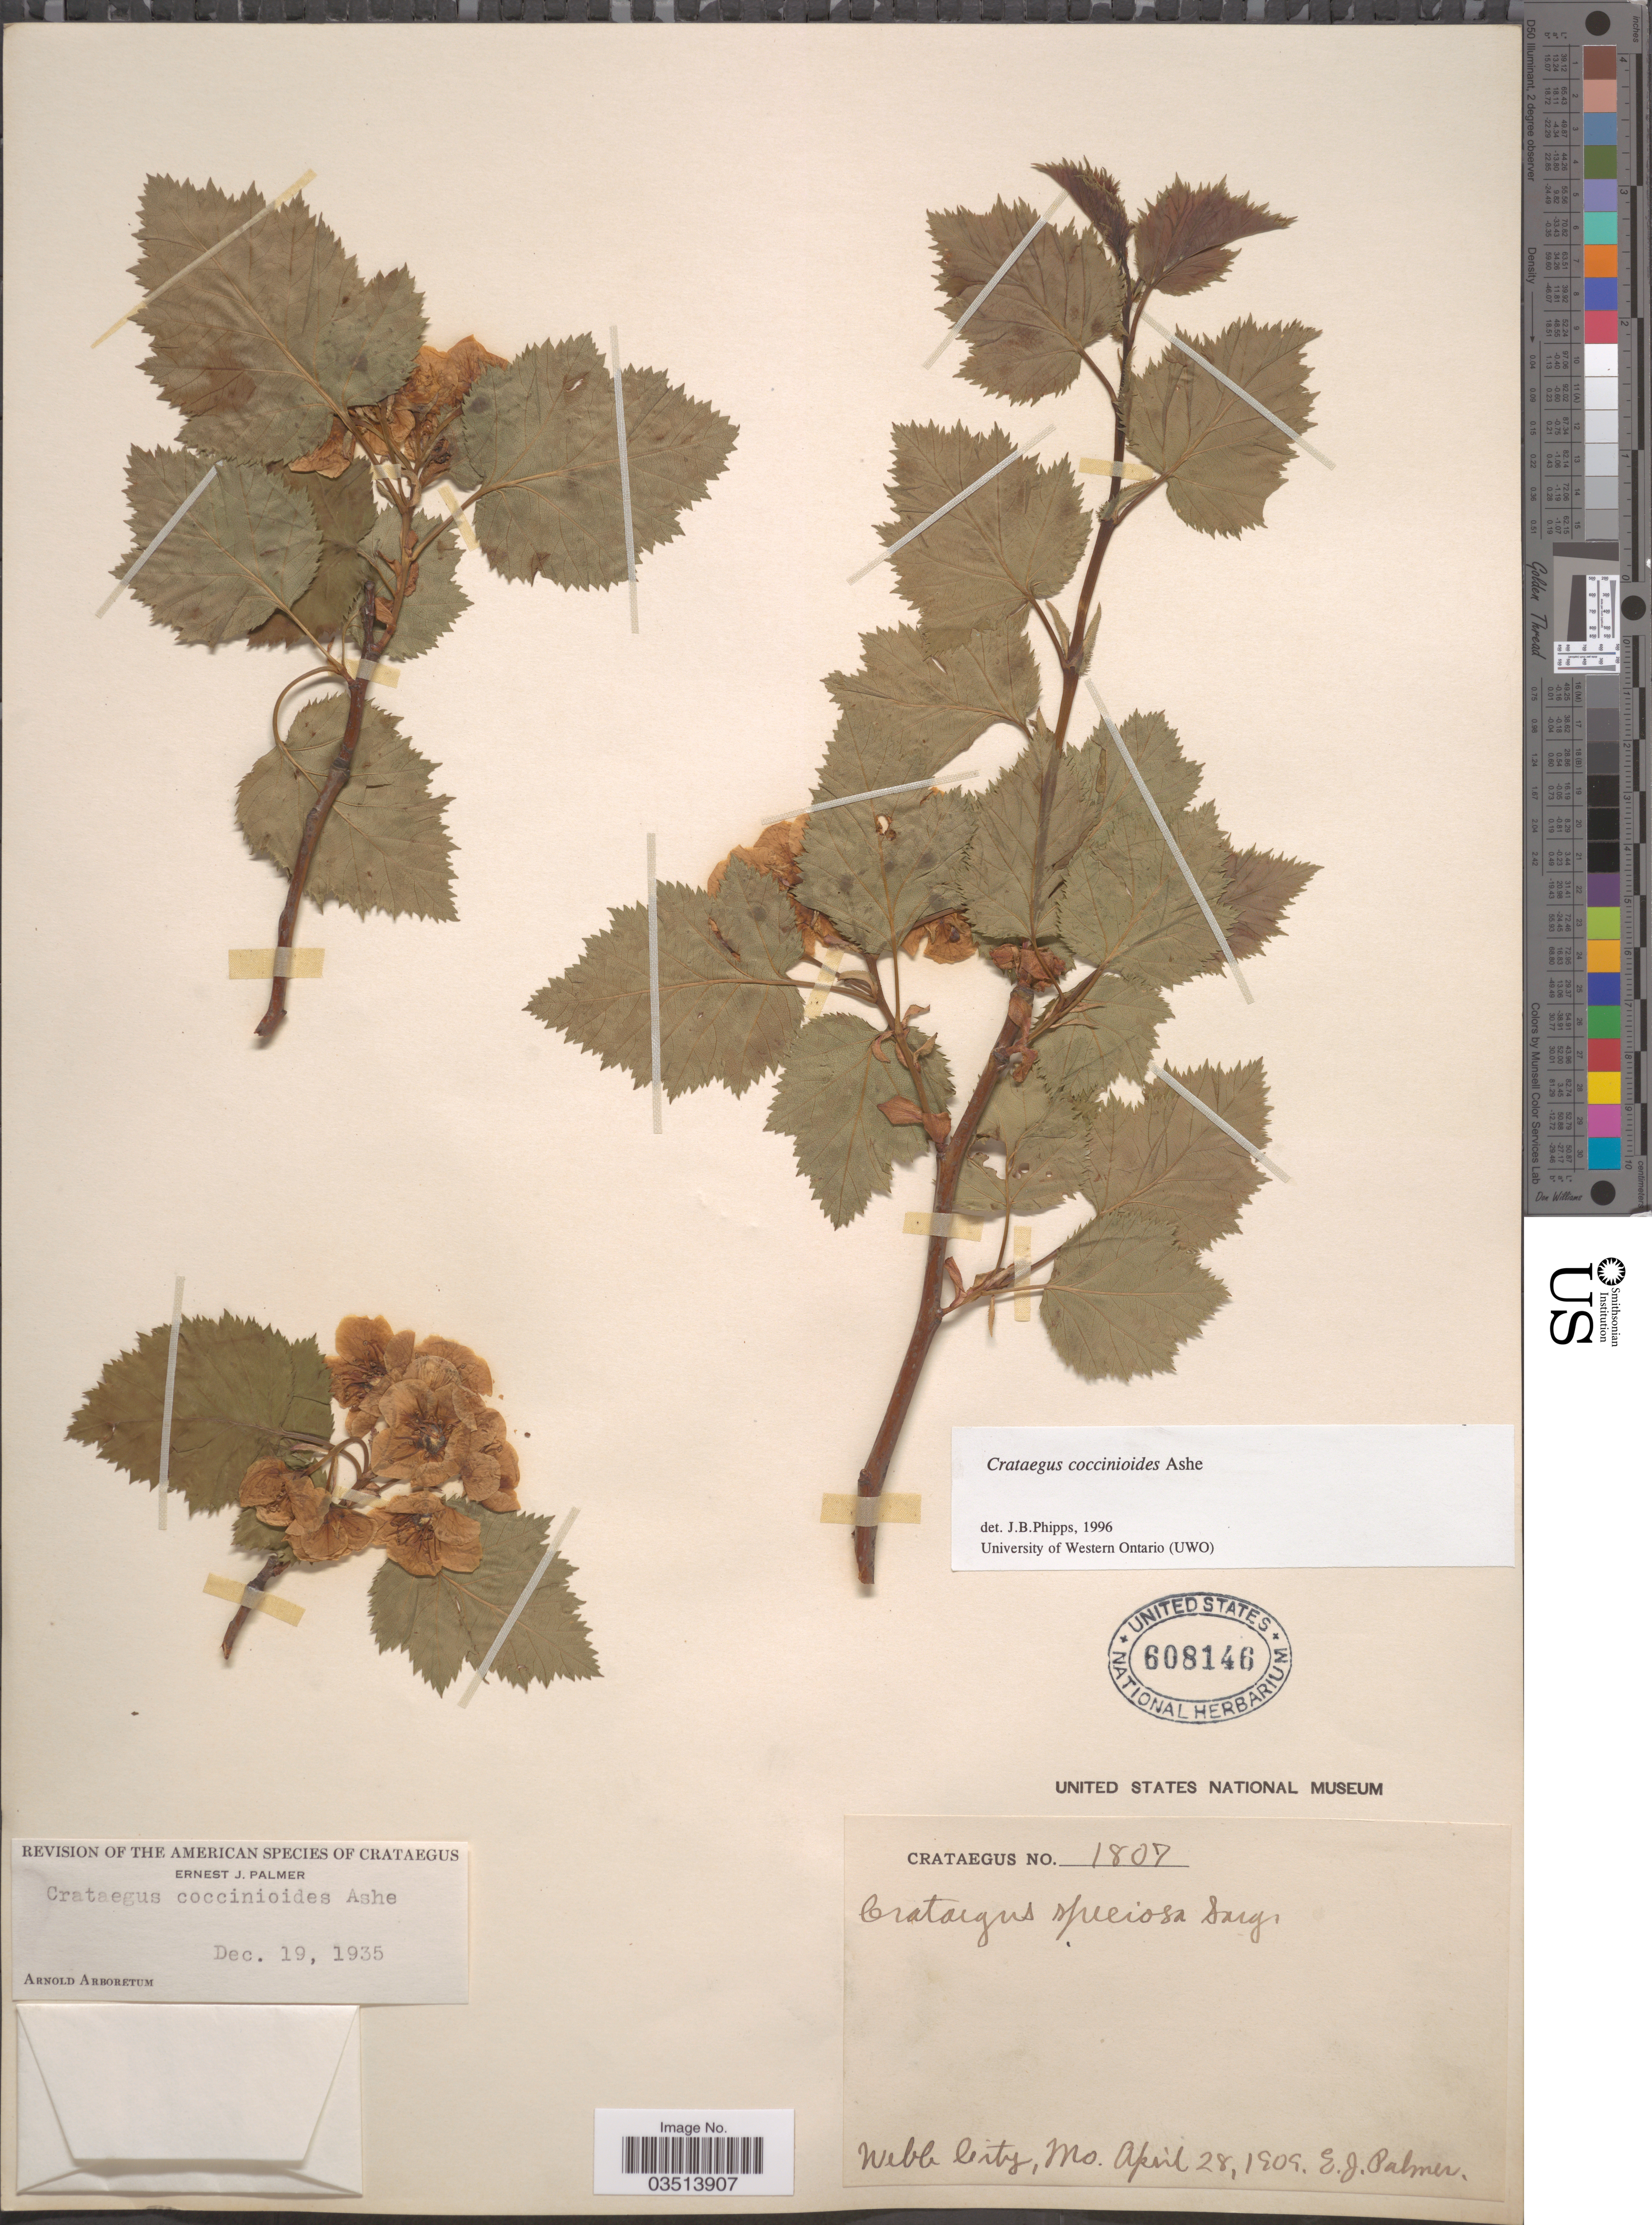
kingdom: Plantae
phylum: Tracheophyta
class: Magnoliopsida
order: Rosales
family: Rosaceae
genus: Crataegus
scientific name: Crataegus coccinioides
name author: Ashe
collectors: E. J. Palmer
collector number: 1807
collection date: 1909-04-28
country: United States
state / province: Missouri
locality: Webb City.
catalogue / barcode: US 608146